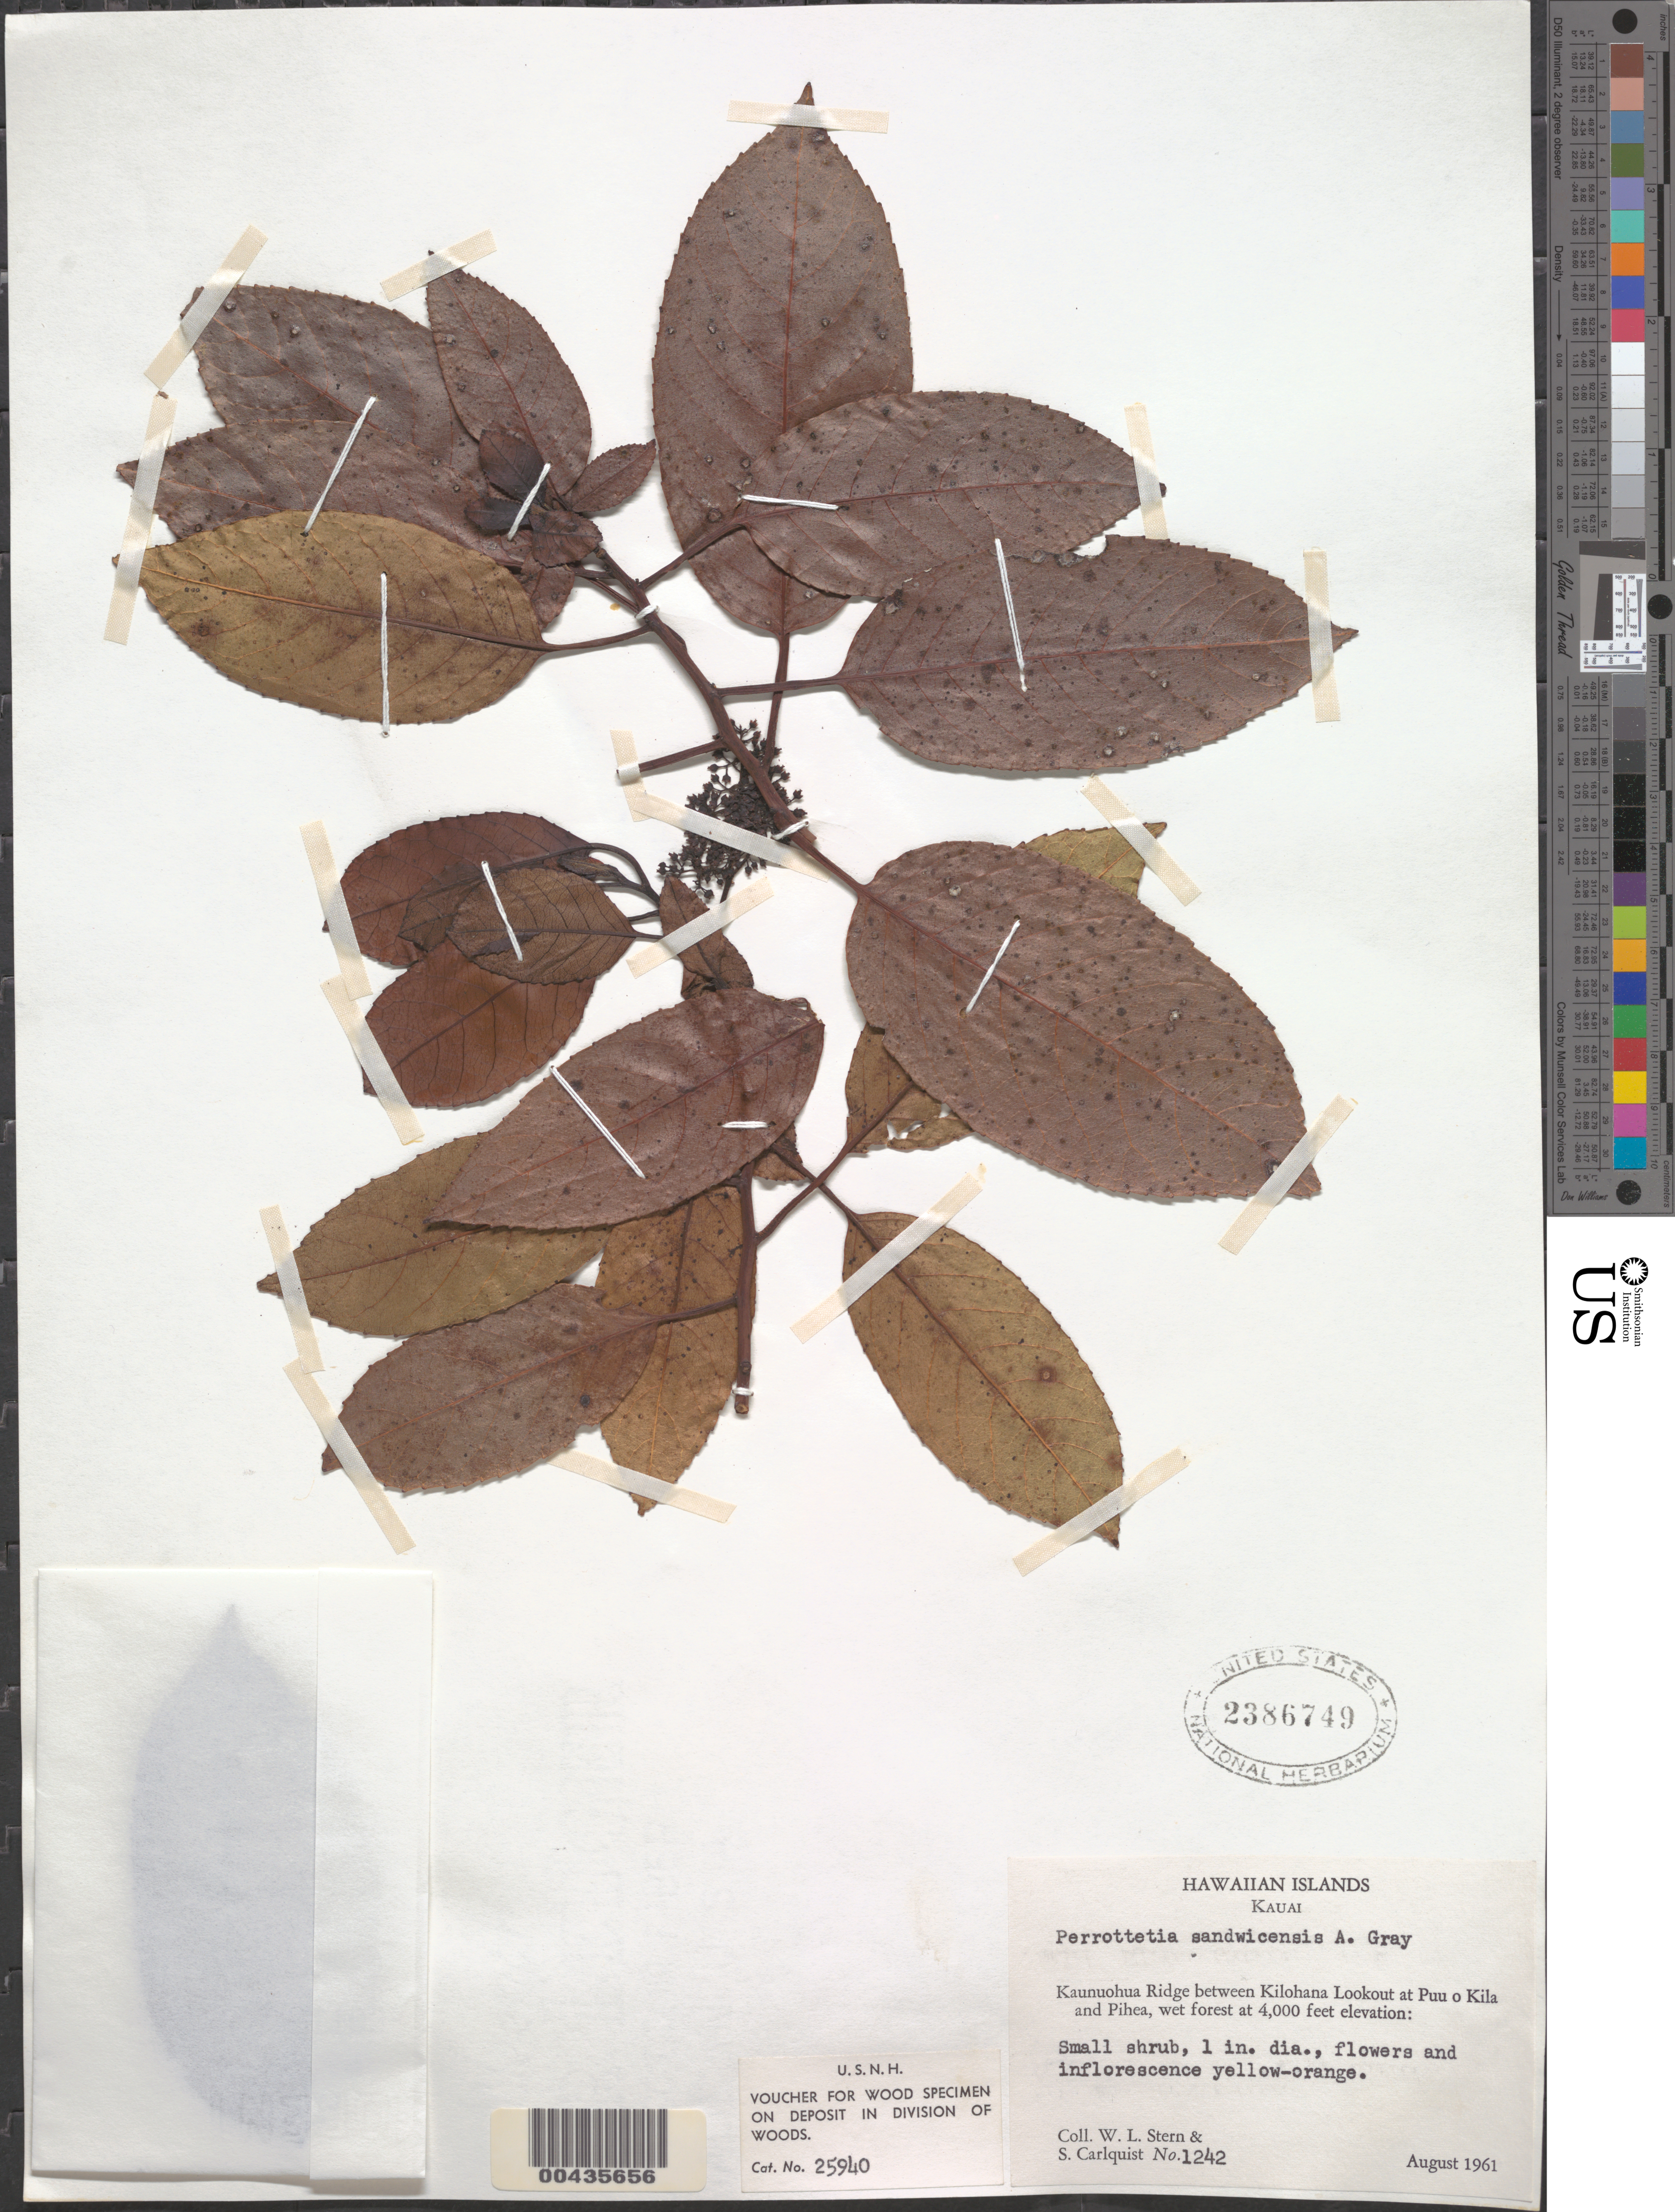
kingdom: Plantae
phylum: Tracheophyta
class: Magnoliopsida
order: Huerteales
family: Dipentodontaceae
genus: Perrottetia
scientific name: Perrottetia sandwicensis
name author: A. Gray in Wilkes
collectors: W. L. Stern & S. Carlquist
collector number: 1242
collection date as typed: Aug 1961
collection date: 1961-08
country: United States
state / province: Hawaii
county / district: Kauai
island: Kaua'i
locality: Kaunuohua Ridge between Kilohana Lookaout at Puu o Kila and Pihea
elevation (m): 1219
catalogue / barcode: US 2386749